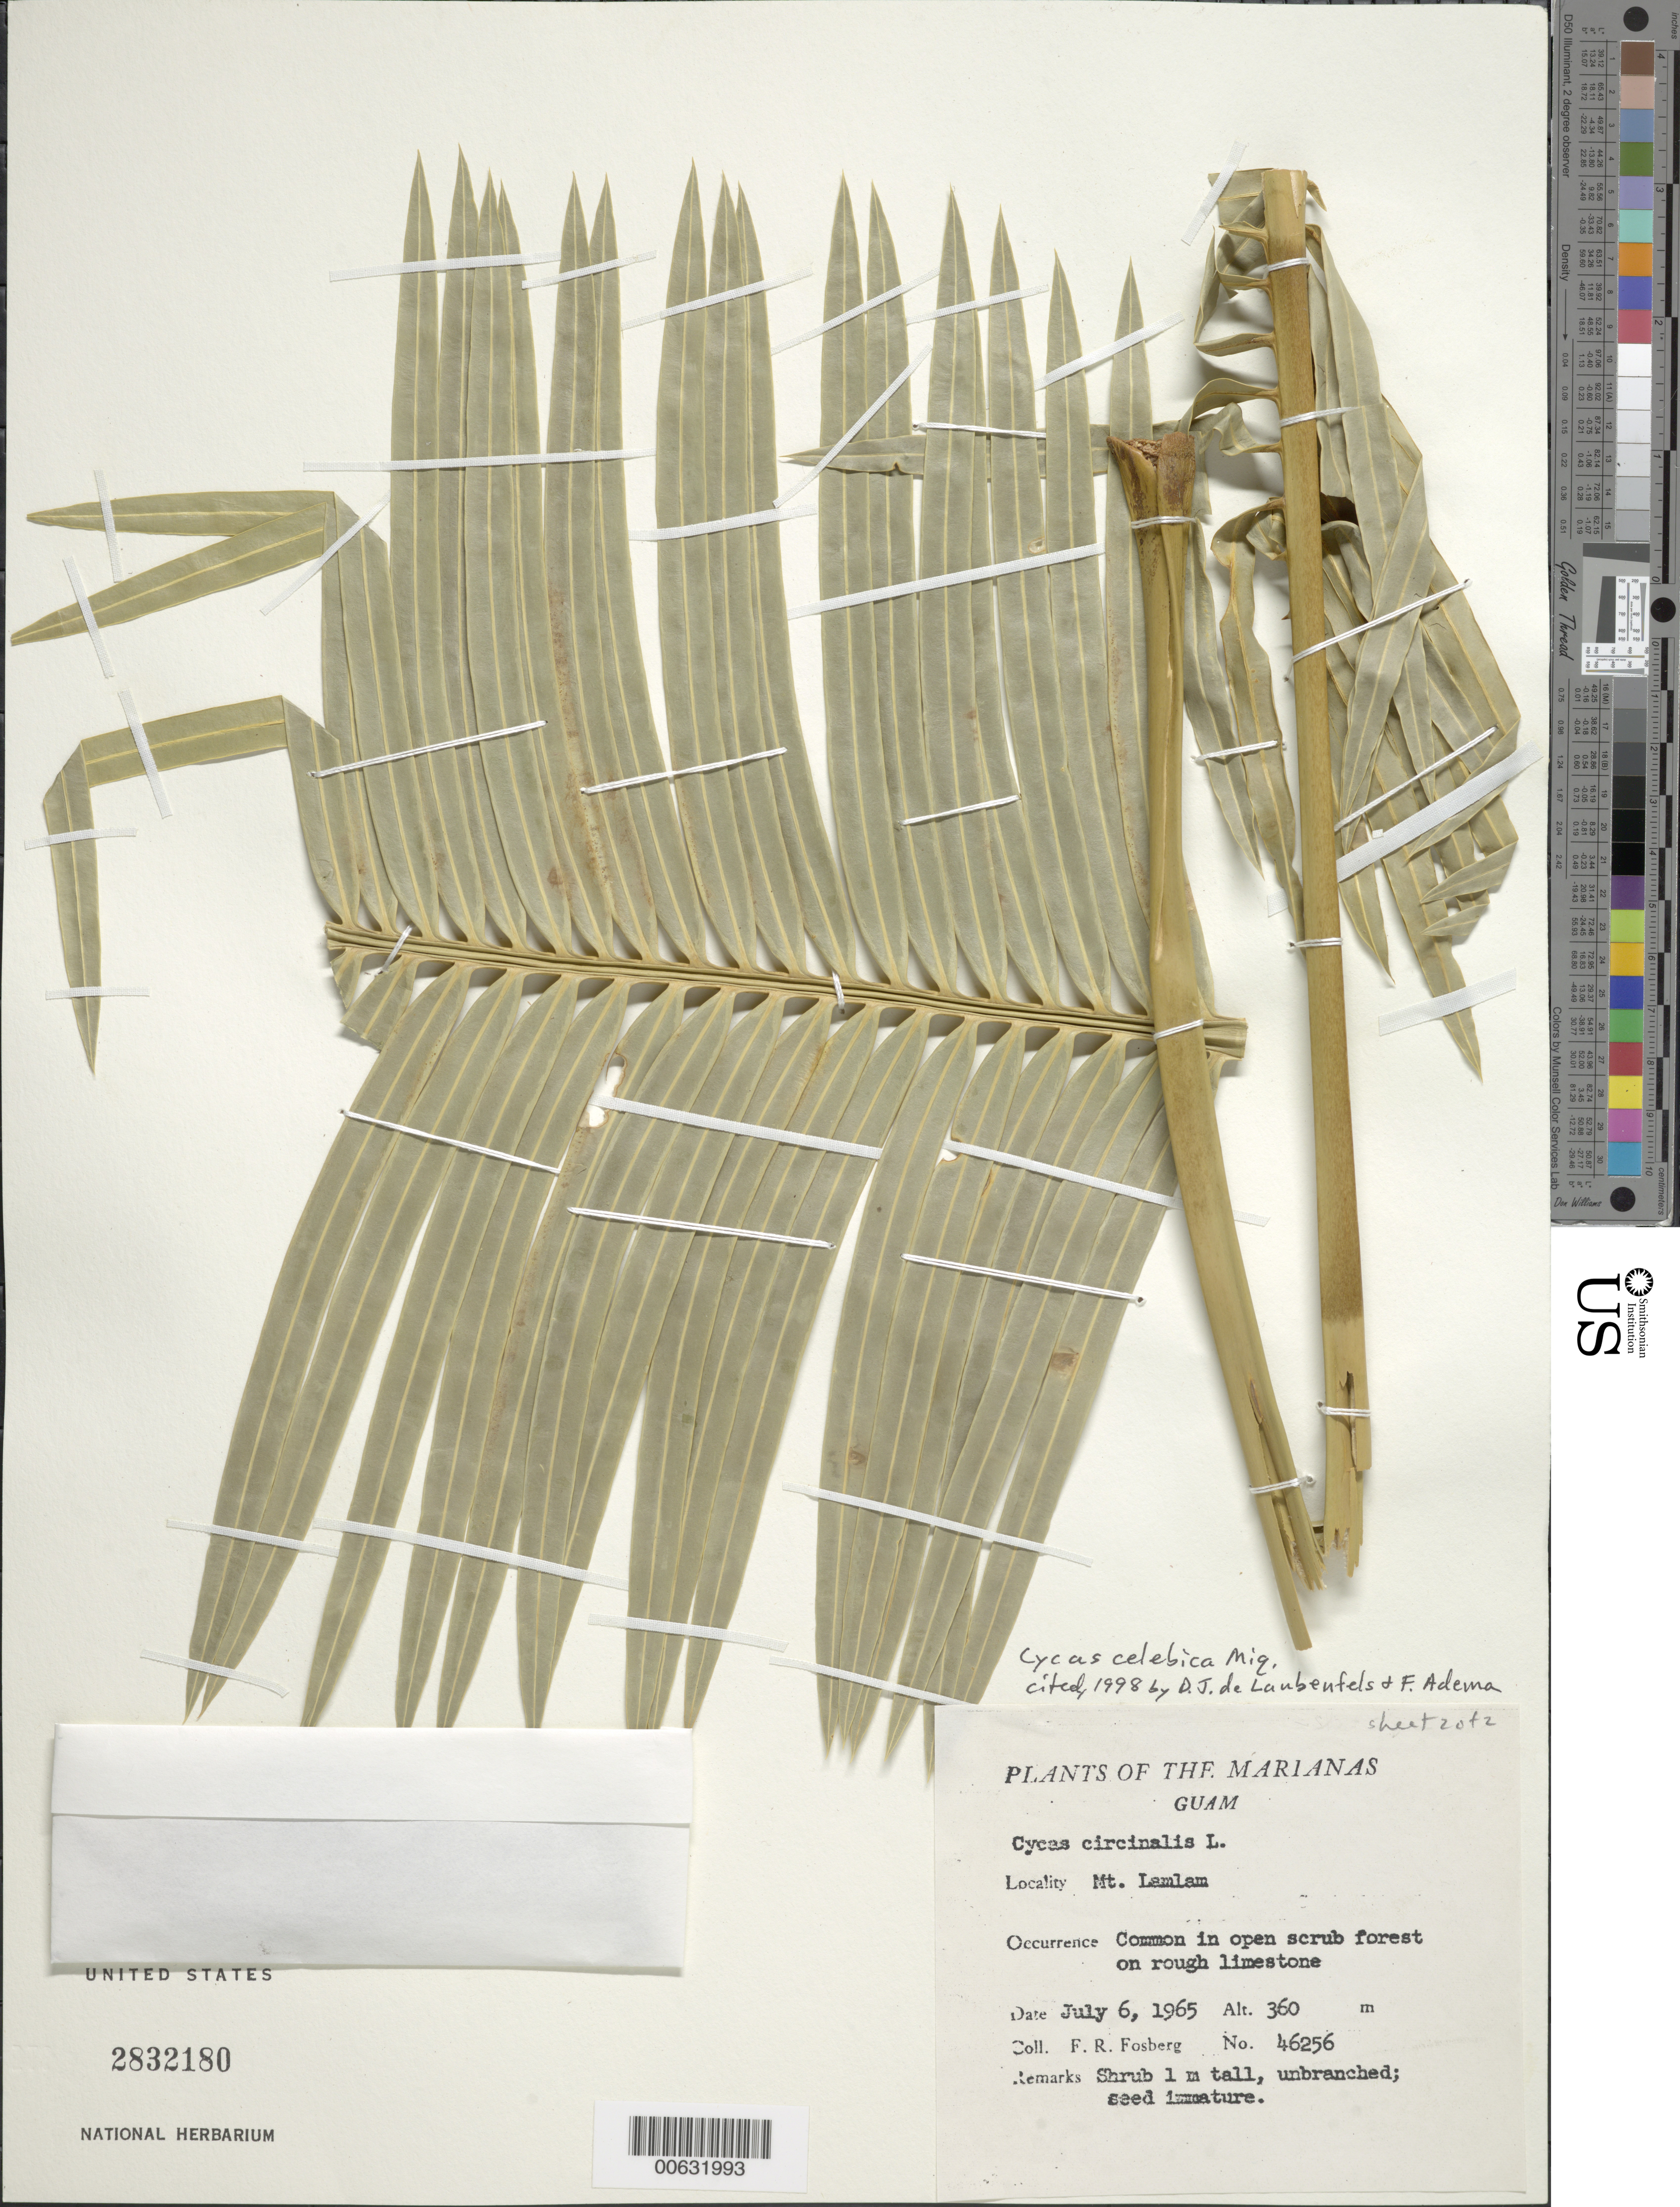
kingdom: Plantae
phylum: Tracheophyta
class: Cycadopsida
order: Cycadales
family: Cycadaceae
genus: Cycas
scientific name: Cycas celebica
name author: Miq.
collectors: F. R. Fosberg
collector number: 46256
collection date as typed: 06 Jul 1965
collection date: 1965-07-06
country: Guam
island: Guam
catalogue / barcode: US 2832180